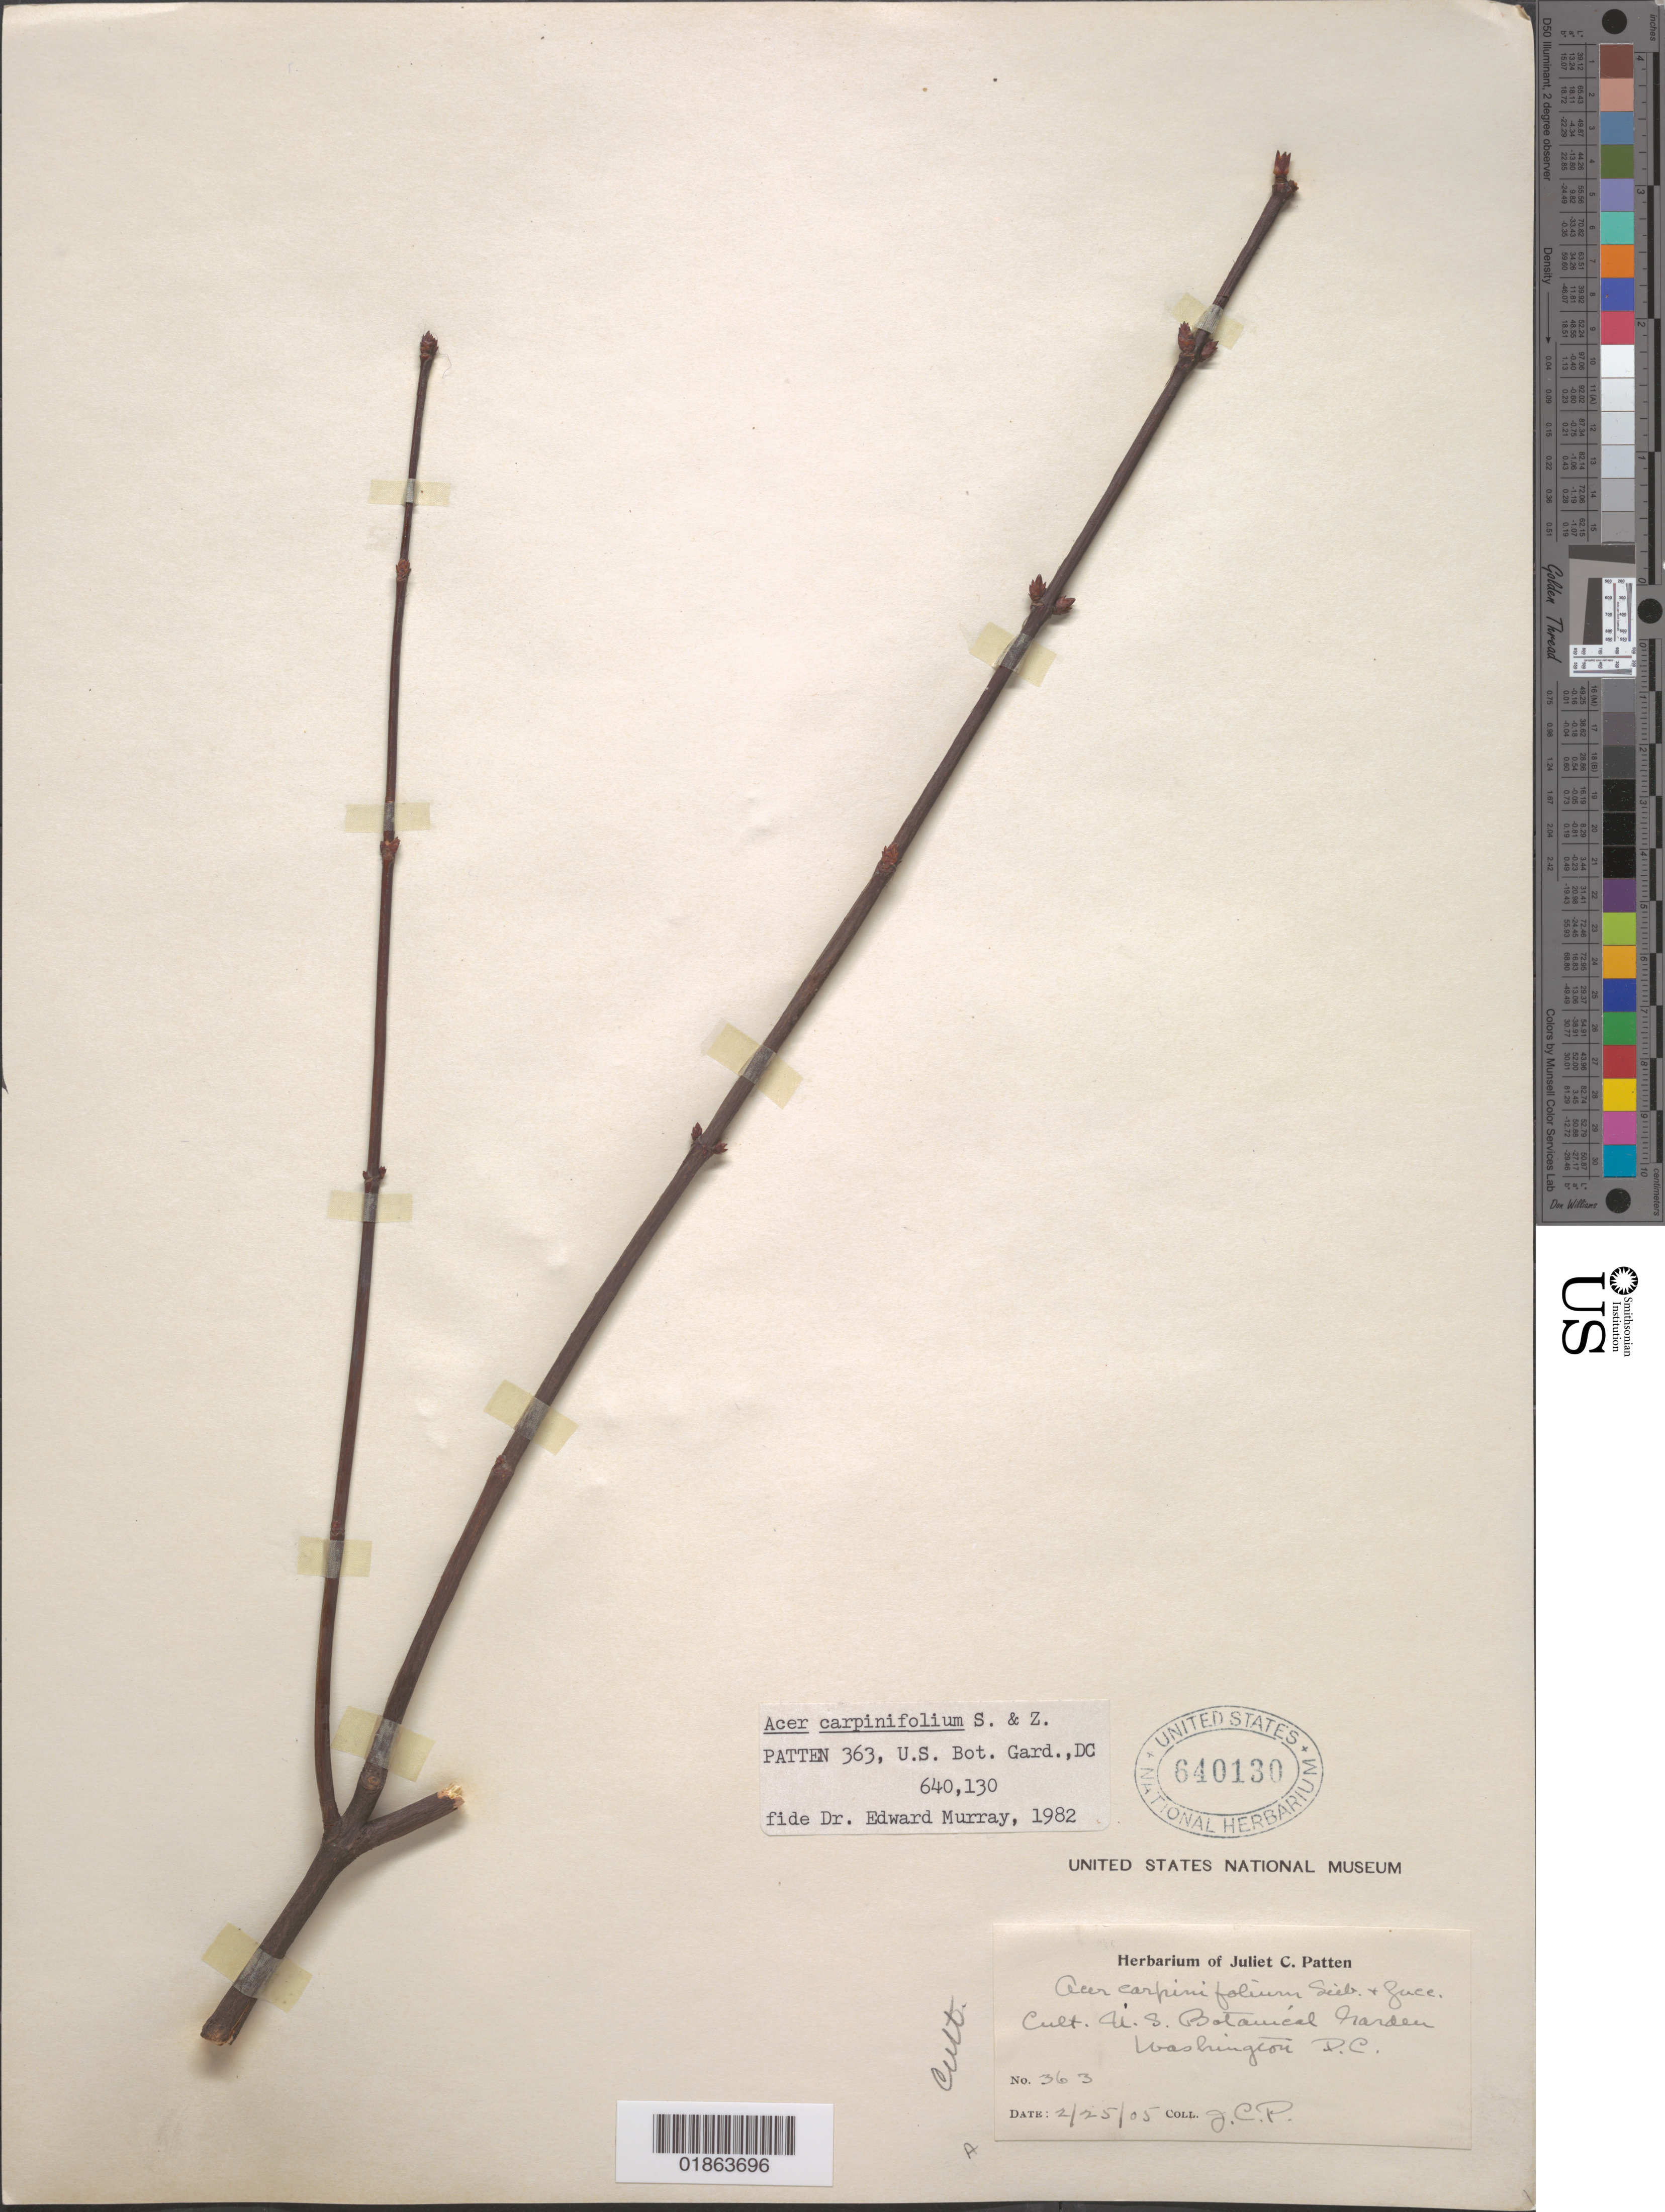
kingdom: Plantae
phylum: Tracheophyta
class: Magnoliopsida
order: Sapindales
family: Sapindaceae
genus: Acer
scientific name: Acer carpinifolium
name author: Siebold & Zucc.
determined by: Murray, Edward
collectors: J. Patten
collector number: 363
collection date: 1905-02-25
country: United States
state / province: District of Columbia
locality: U.S. Botanical Garden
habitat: Cultivated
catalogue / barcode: US 640130